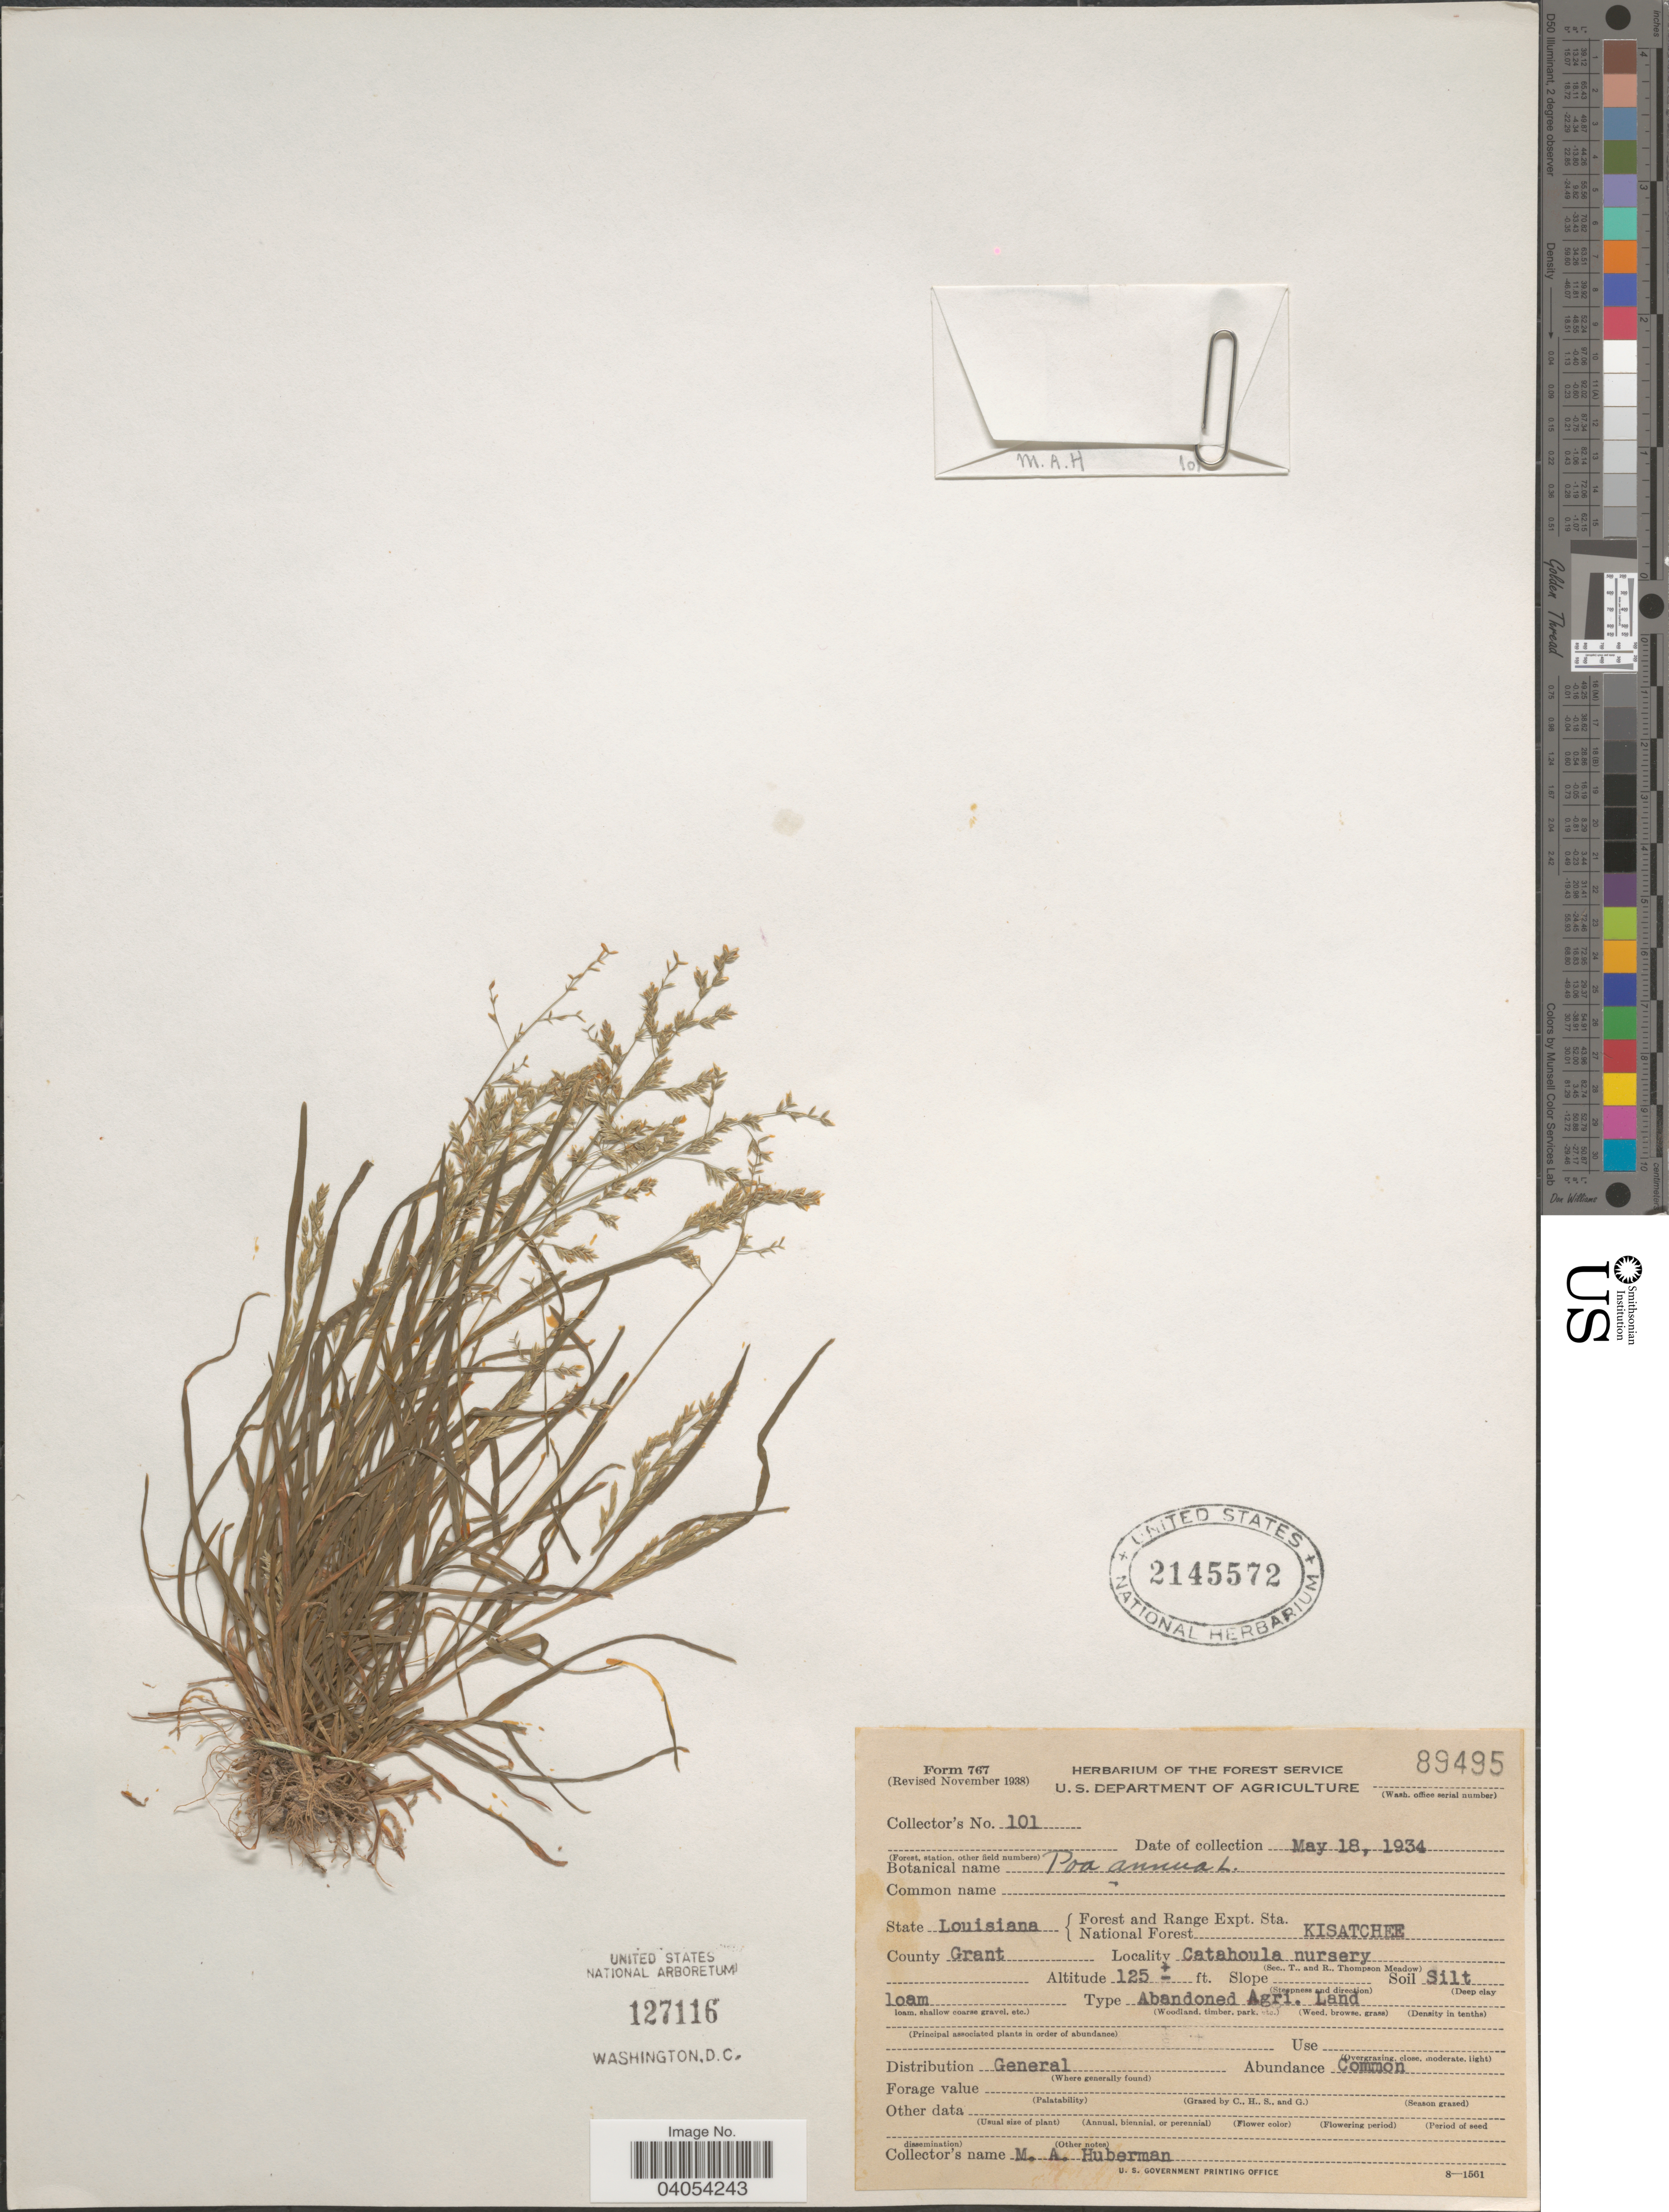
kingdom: Plantae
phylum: Tracheophyta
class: Liliopsida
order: Poales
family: Poaceae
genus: Poa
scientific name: Poa annua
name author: L.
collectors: M. Huberman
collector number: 101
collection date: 1934-05-18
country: United States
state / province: Louisiana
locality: Forest and Range Expt. Sta. National Forest Kisatchee. County Grant. Cataboula nursery.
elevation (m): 38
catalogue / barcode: US 2145572